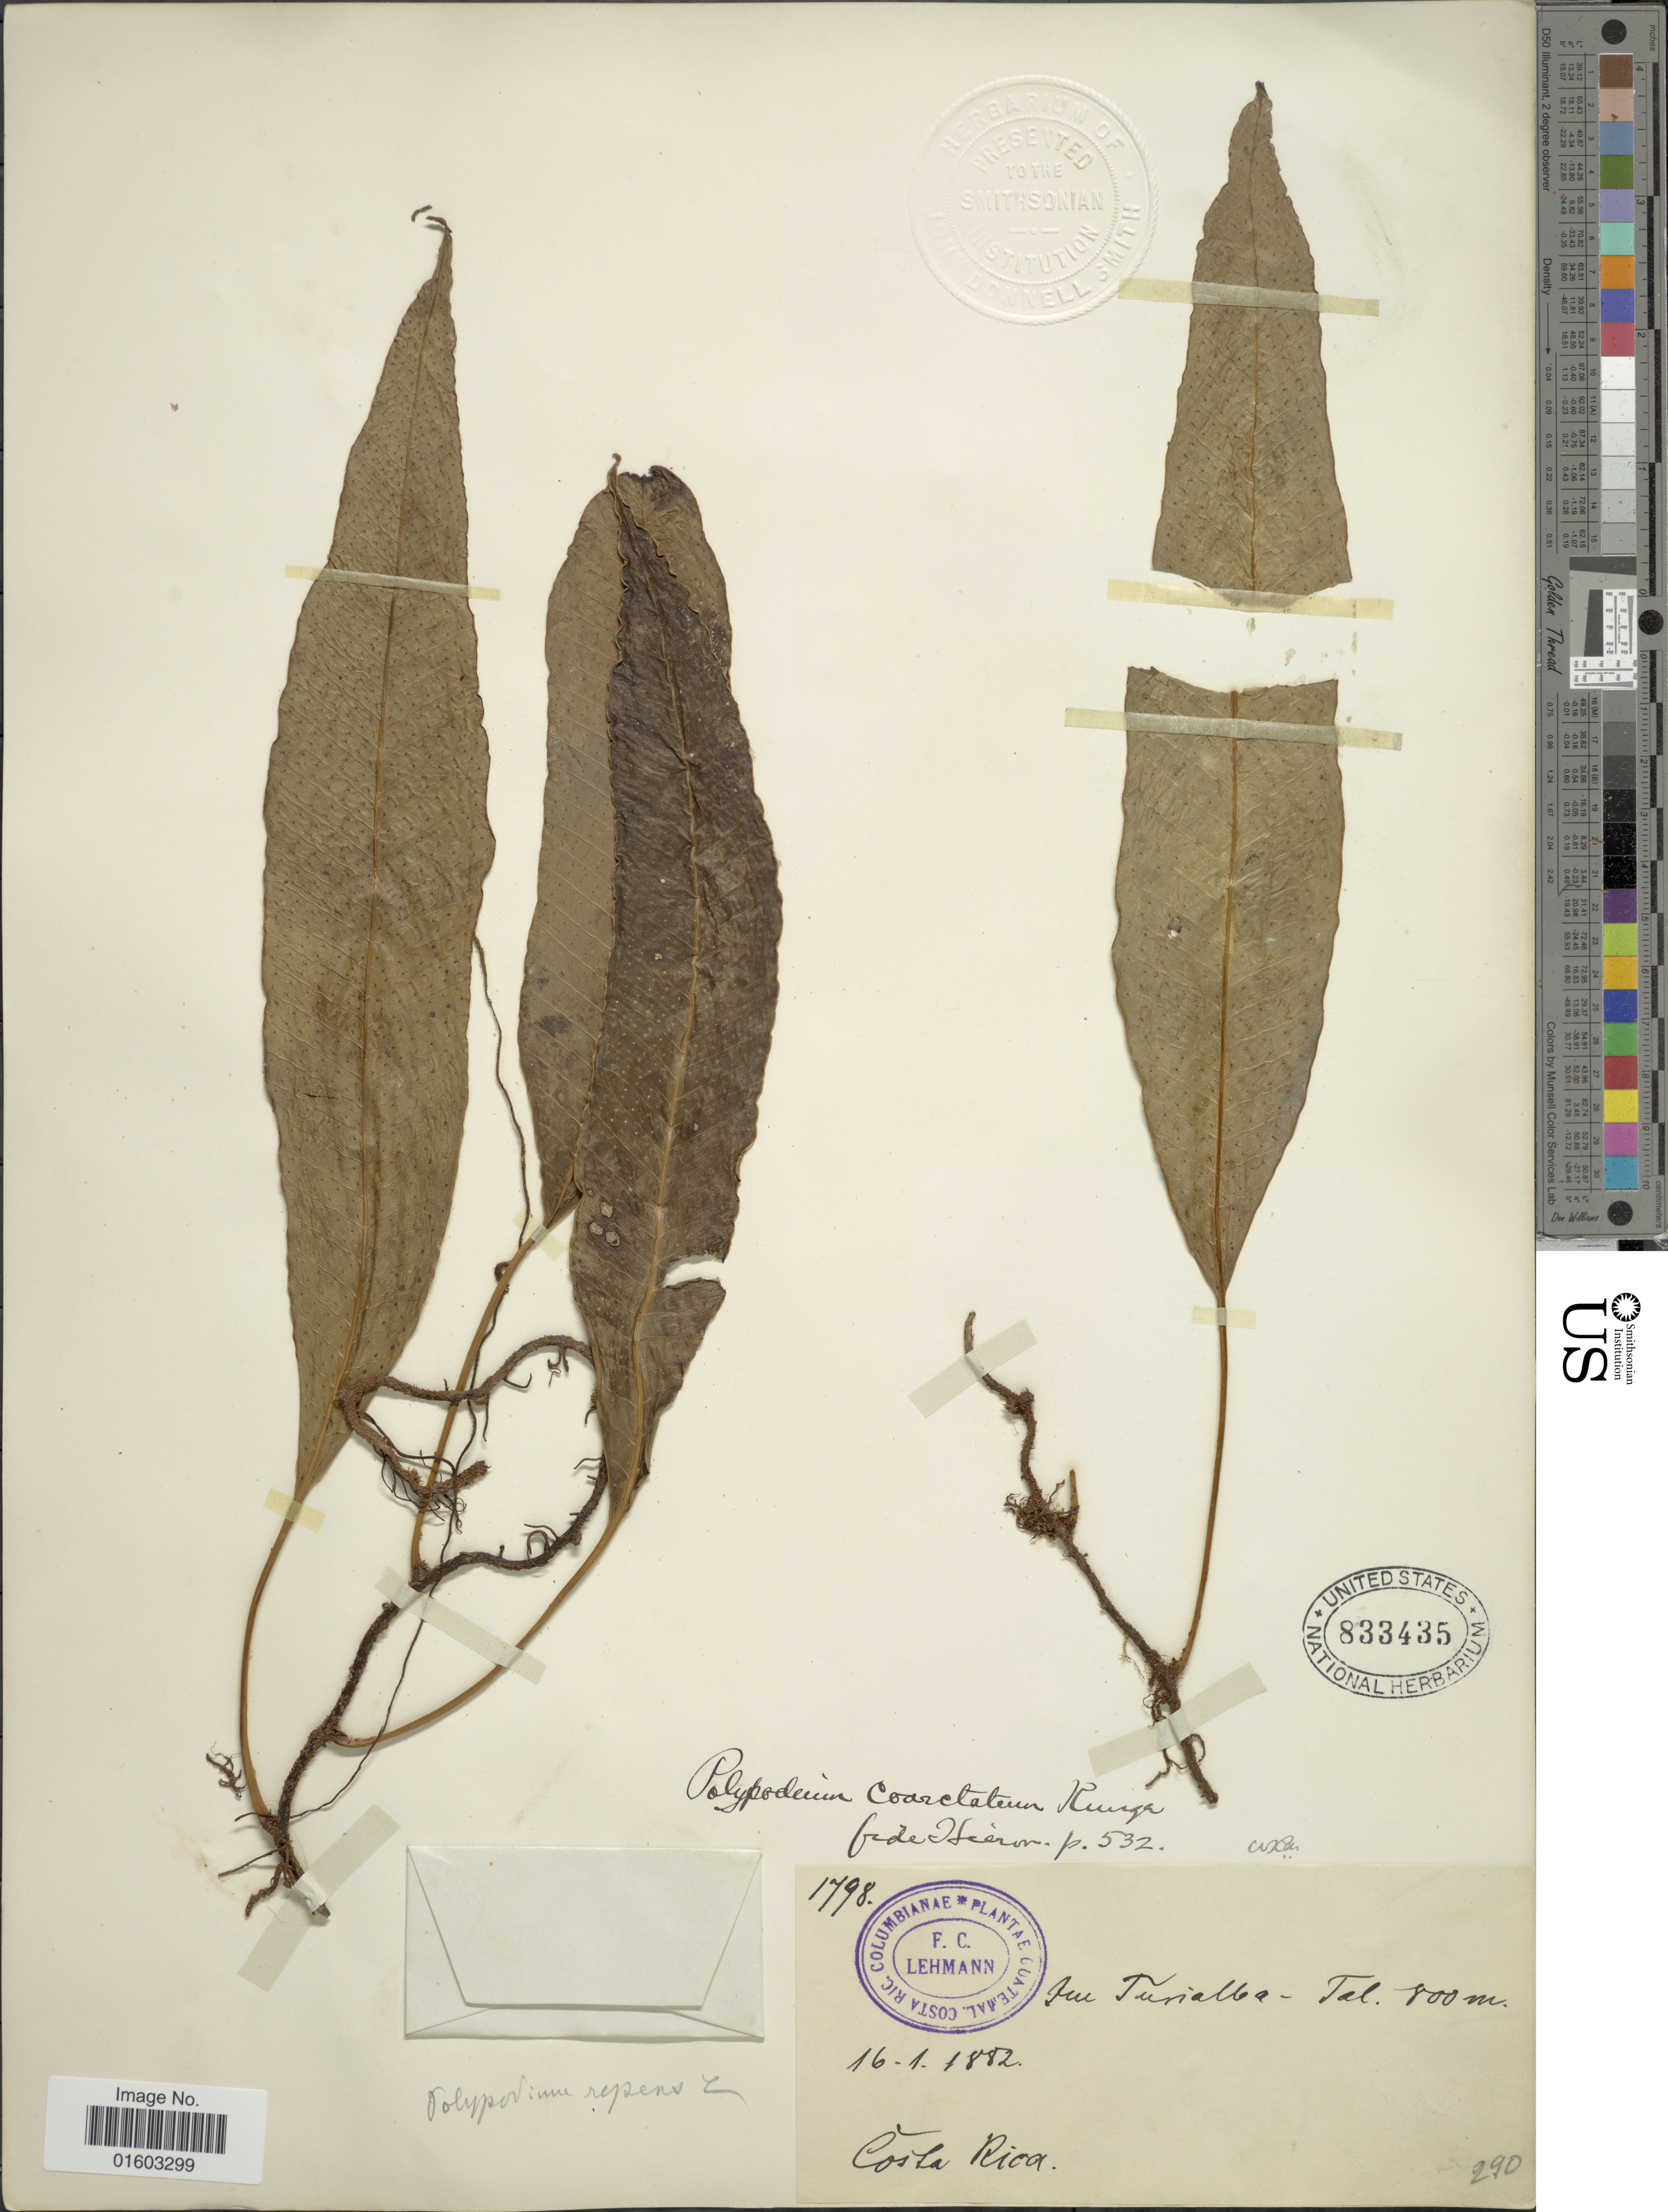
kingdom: Plantae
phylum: Tracheophyta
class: Polypodiopsida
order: Polypodiales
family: Polypodiaceae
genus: Campyloneurum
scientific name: Campyloneurum wercklei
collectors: F. C. Lehmann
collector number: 1798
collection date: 1882-01-16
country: Costa Rica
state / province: Cartago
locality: Turrialba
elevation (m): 800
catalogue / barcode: US 833435